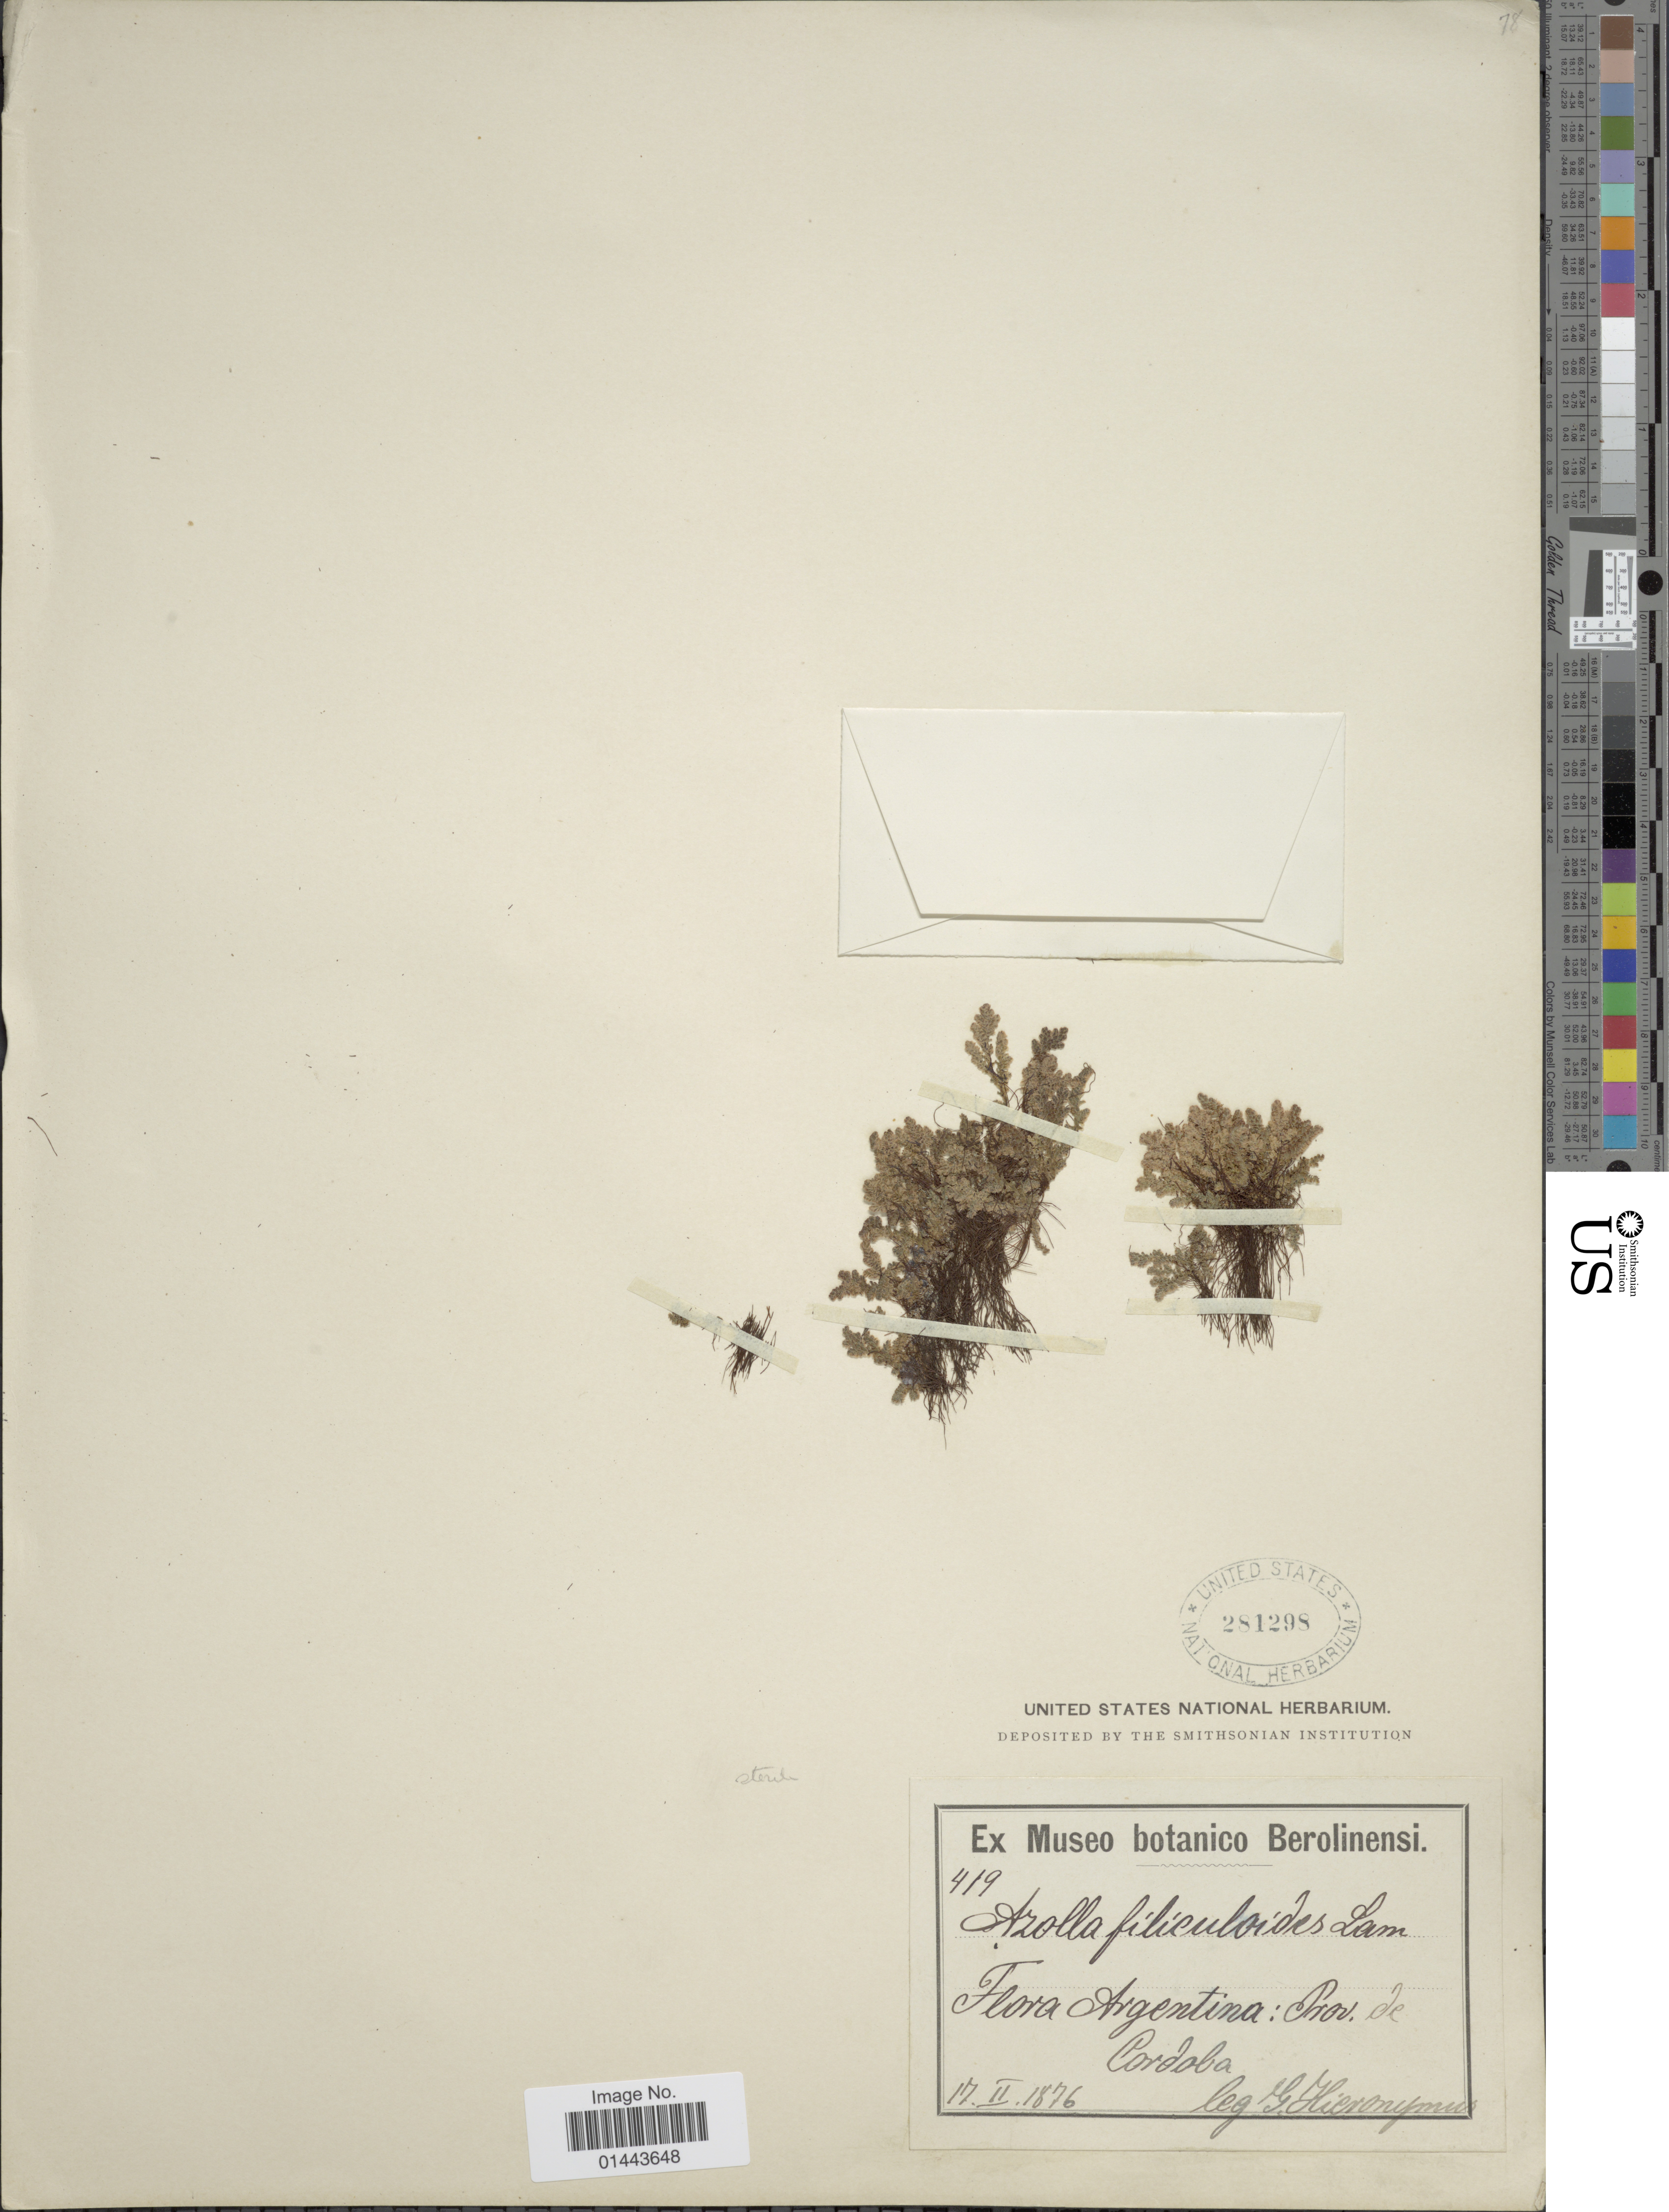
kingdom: Plantae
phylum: Tracheophyta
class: Polypodiopsida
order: Salviniales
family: Salviniaceae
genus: Azolla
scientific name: Azolla filiculoides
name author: Lam.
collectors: G. H. Hieronymus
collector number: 419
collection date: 1876-02-17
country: Argentina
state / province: Cordoba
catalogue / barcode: US 281298